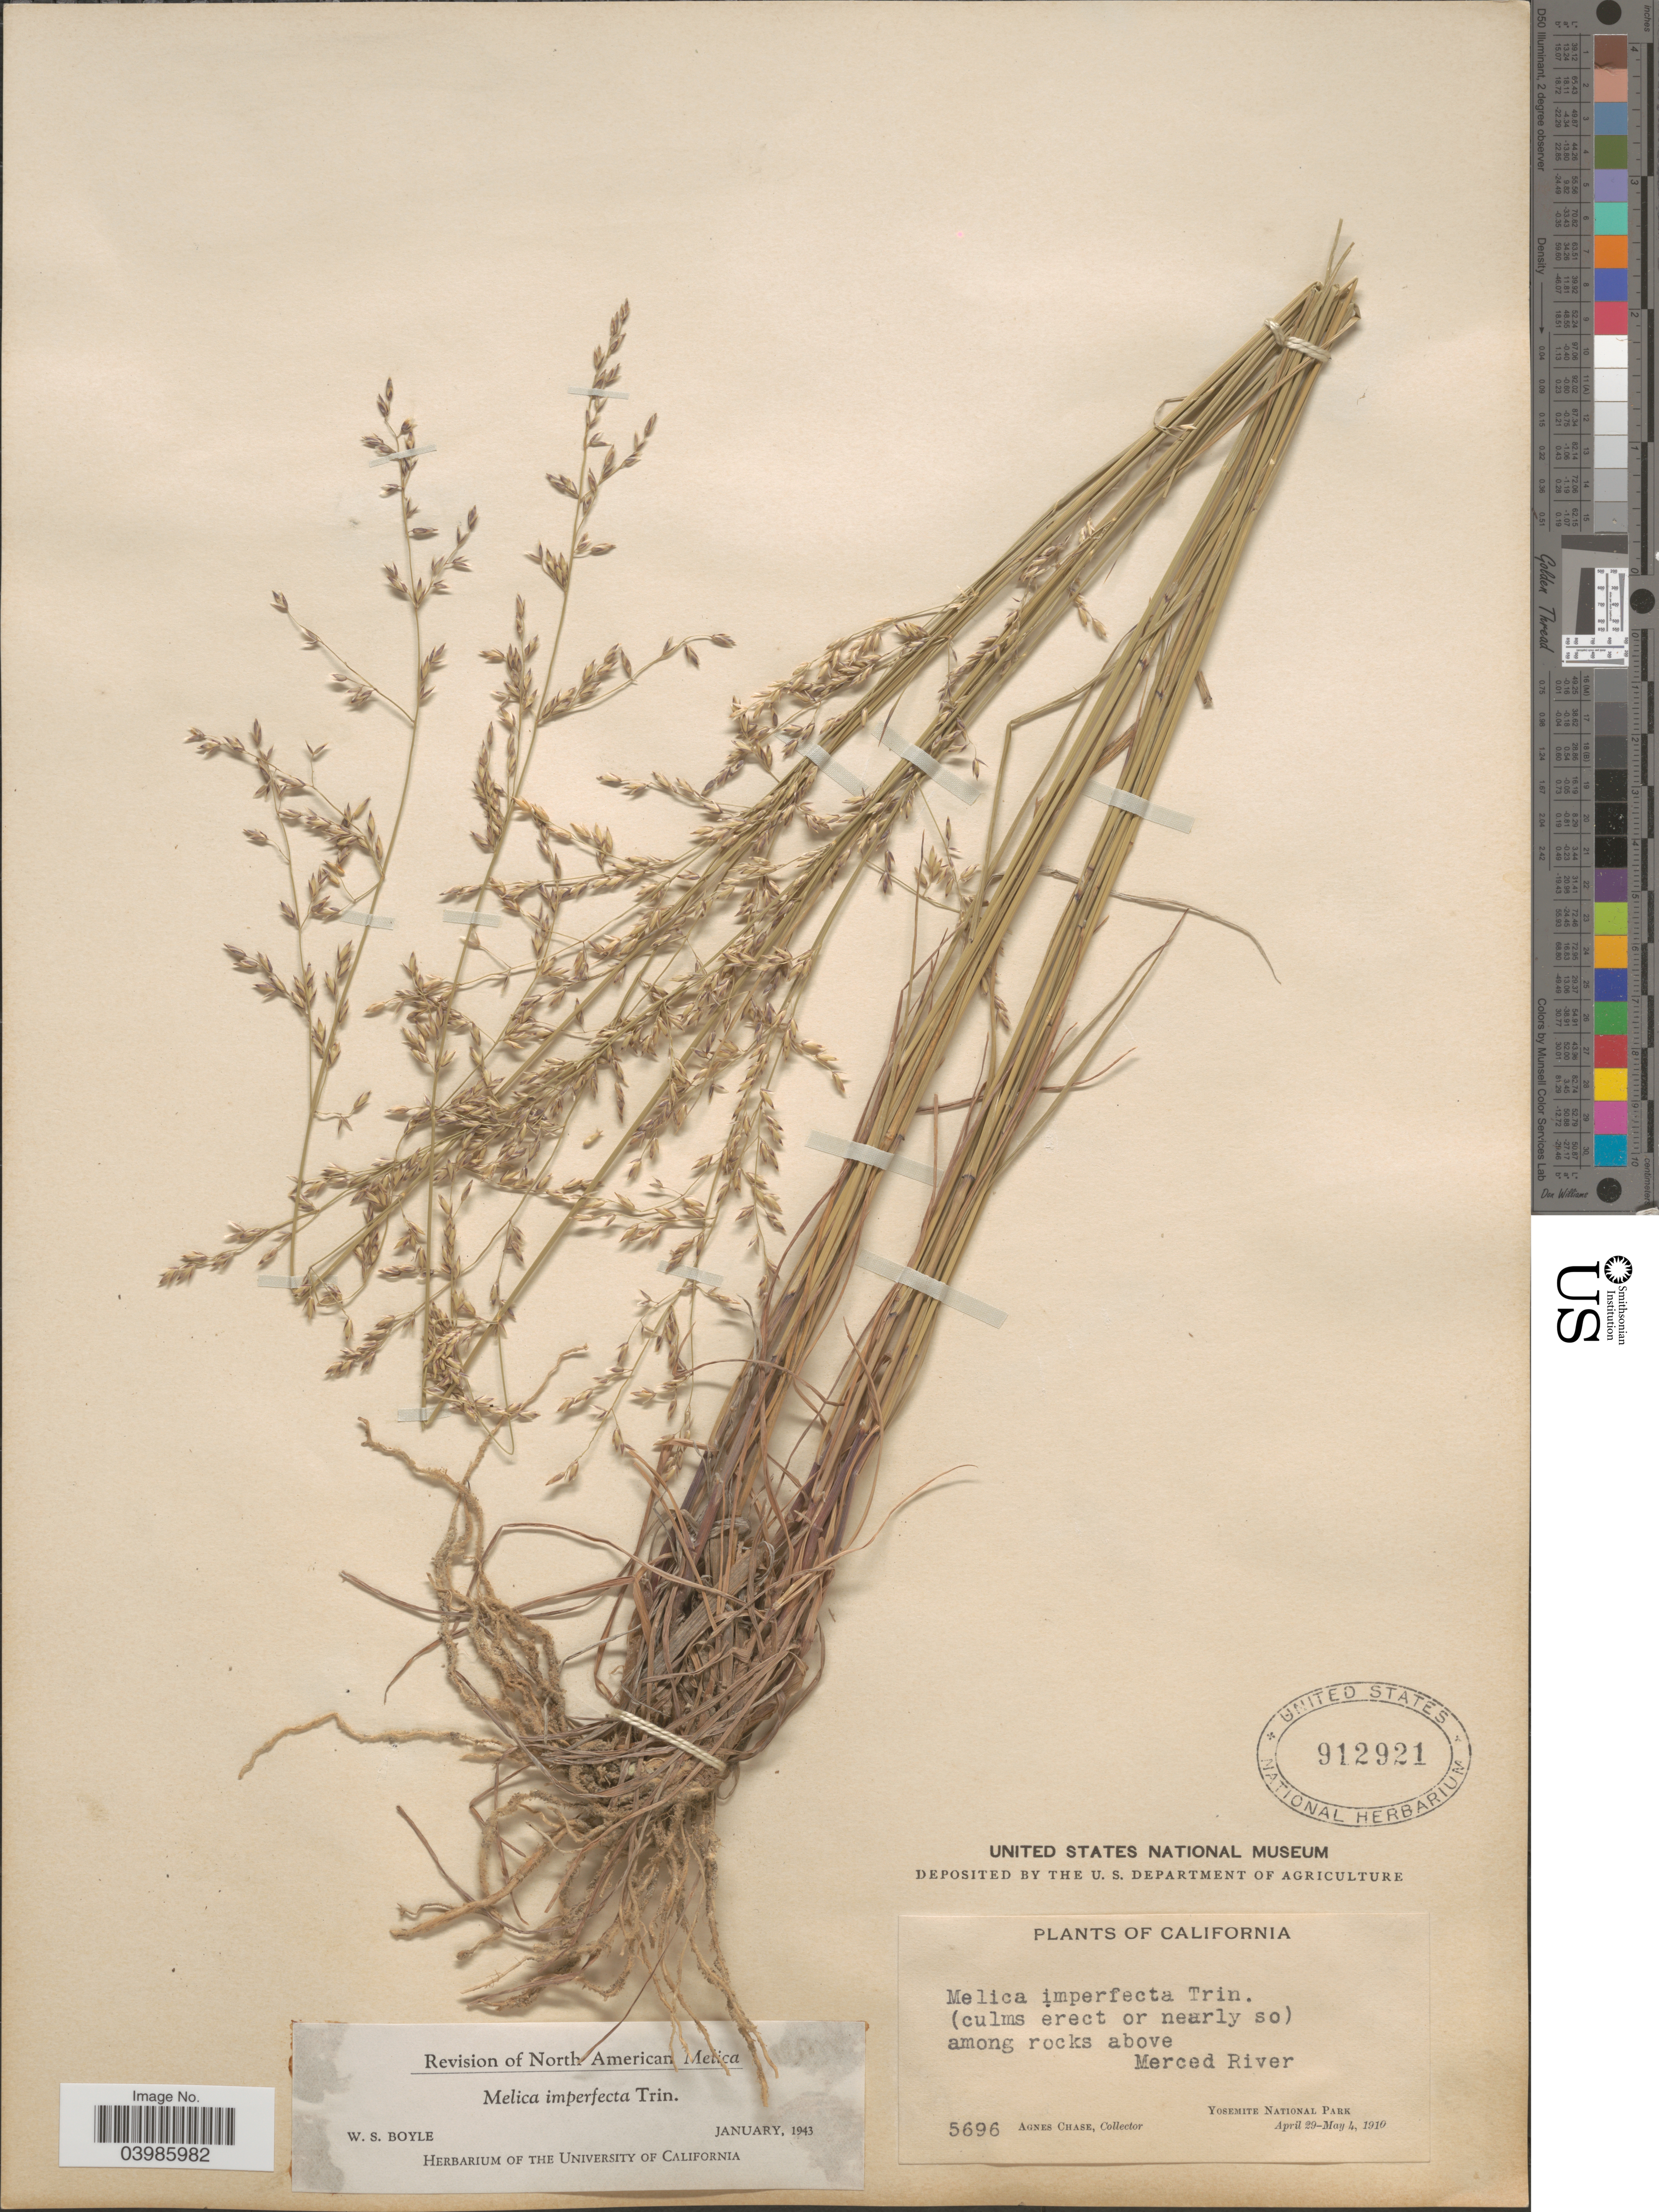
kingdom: Plantae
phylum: Tracheophyta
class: Liliopsida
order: Poales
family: Poaceae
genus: Melica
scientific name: Melica imperfecta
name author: Trin.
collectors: A. Chase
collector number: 5696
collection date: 1910-04-29/1910-05-04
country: United States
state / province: California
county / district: Mariposa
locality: Among rocks above Merced River. Yosemite National Park.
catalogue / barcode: US 912921